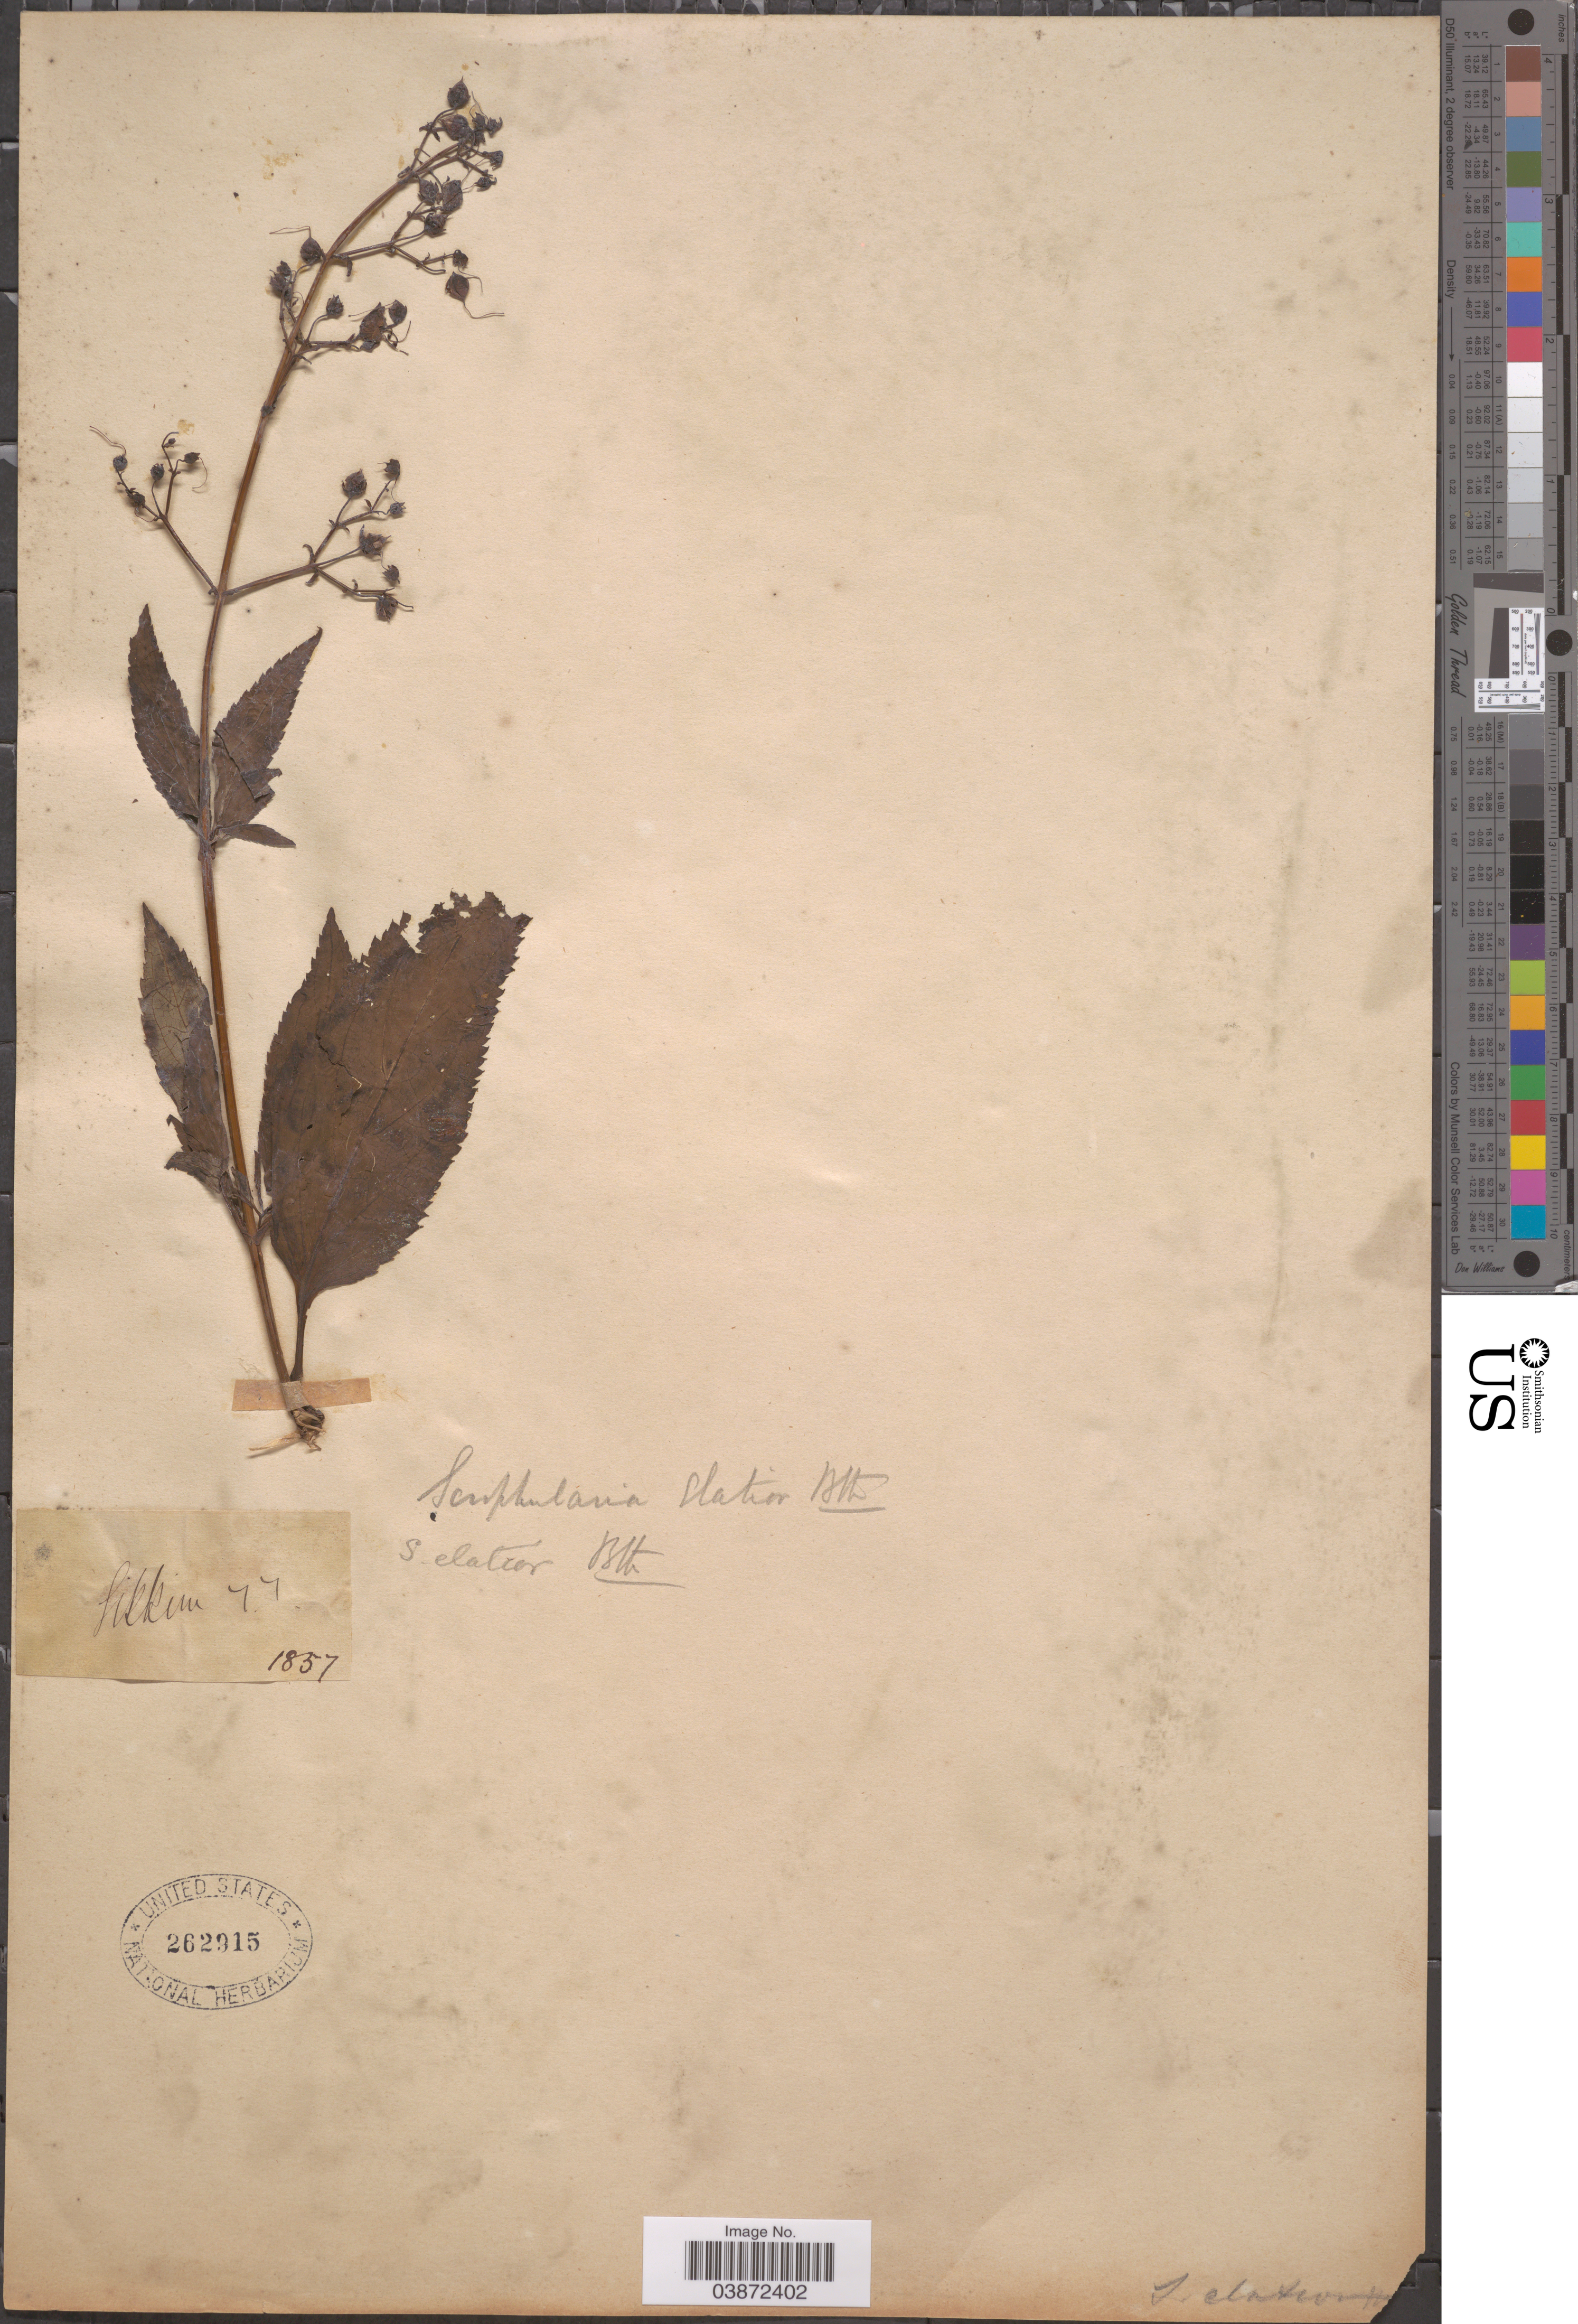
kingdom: Plantae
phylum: Tracheophyta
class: Magnoliopsida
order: Lamiales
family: Scrophulariaceae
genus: Scrophularia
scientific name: Scrophularia elatior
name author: Wall. ex Benth.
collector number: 77?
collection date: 1857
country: India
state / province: Sikkim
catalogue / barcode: US 262915